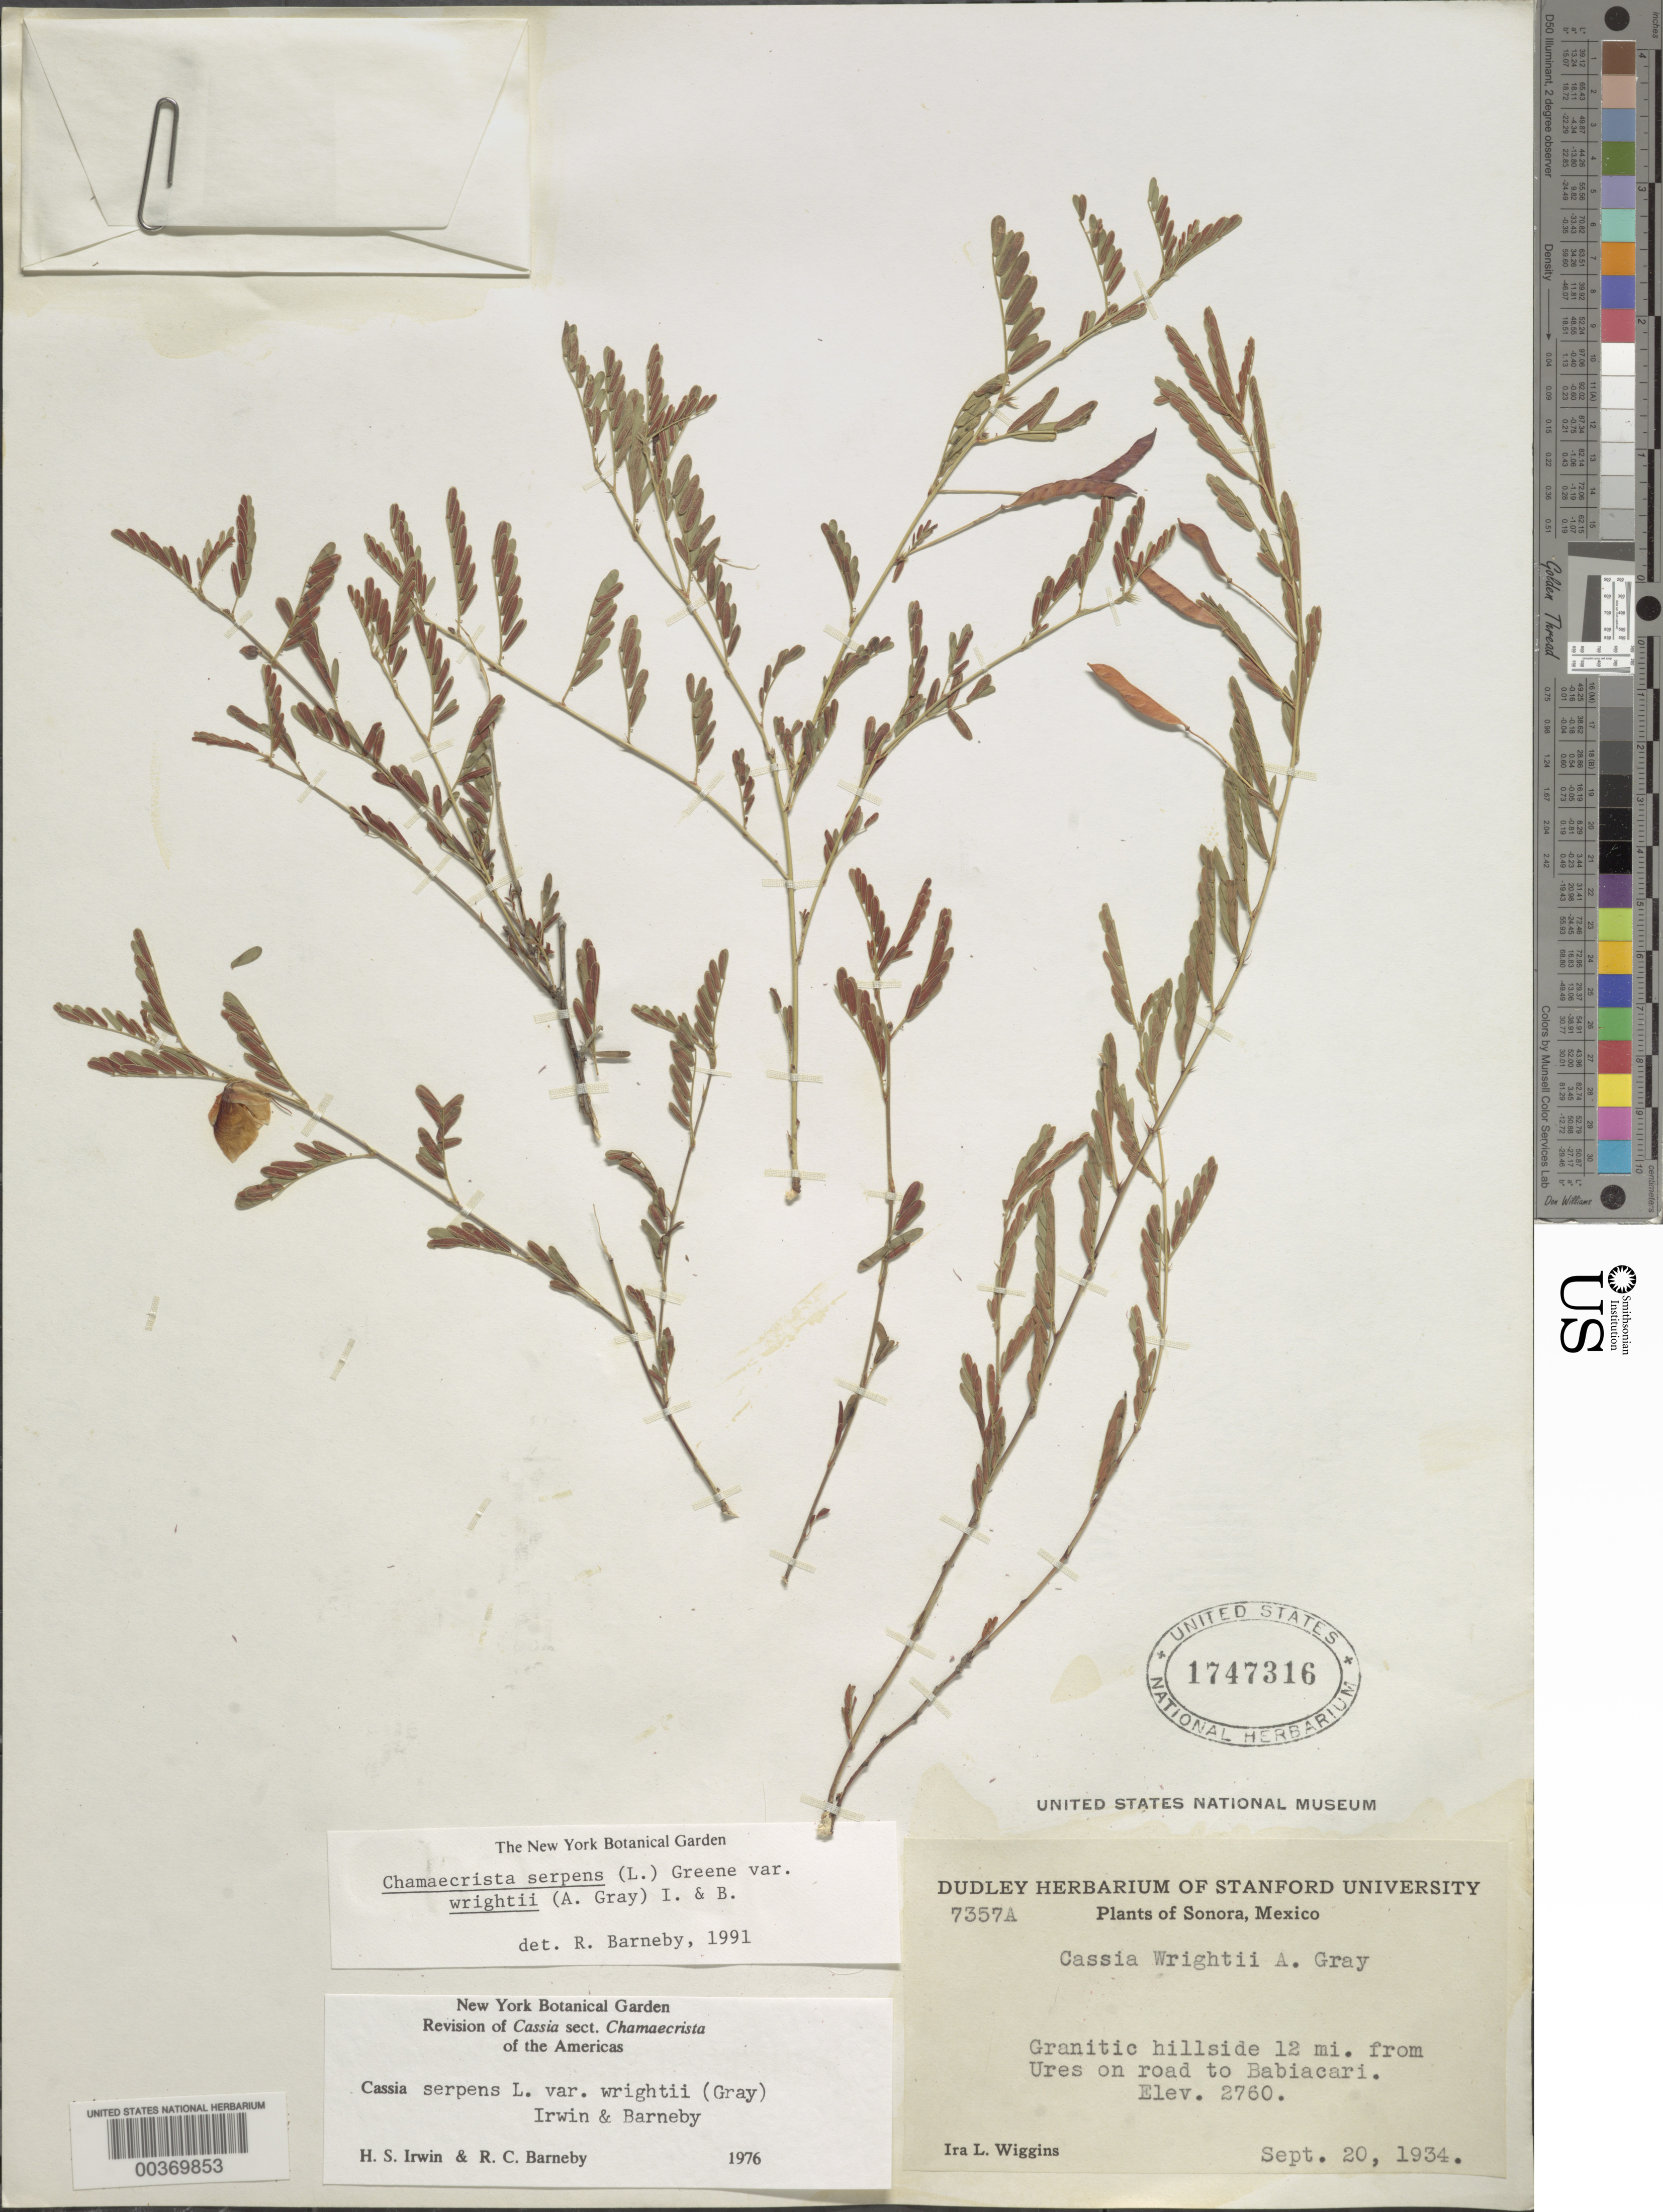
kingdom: Plantae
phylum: Tracheophyta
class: Magnoliopsida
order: Fabales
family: Fabaceae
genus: Chamaecrista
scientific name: Chamaecrista serpens var. wrightii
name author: (A. Gray) H.S. Irwin & Barneby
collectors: I. L. Wiggins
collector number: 7357a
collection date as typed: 20 Sep 1934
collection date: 1934-09-20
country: Mexico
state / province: Sonora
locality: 12 mi from Ures on road to Babiacari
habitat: Granitic hillside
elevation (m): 841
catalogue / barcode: US 1747316